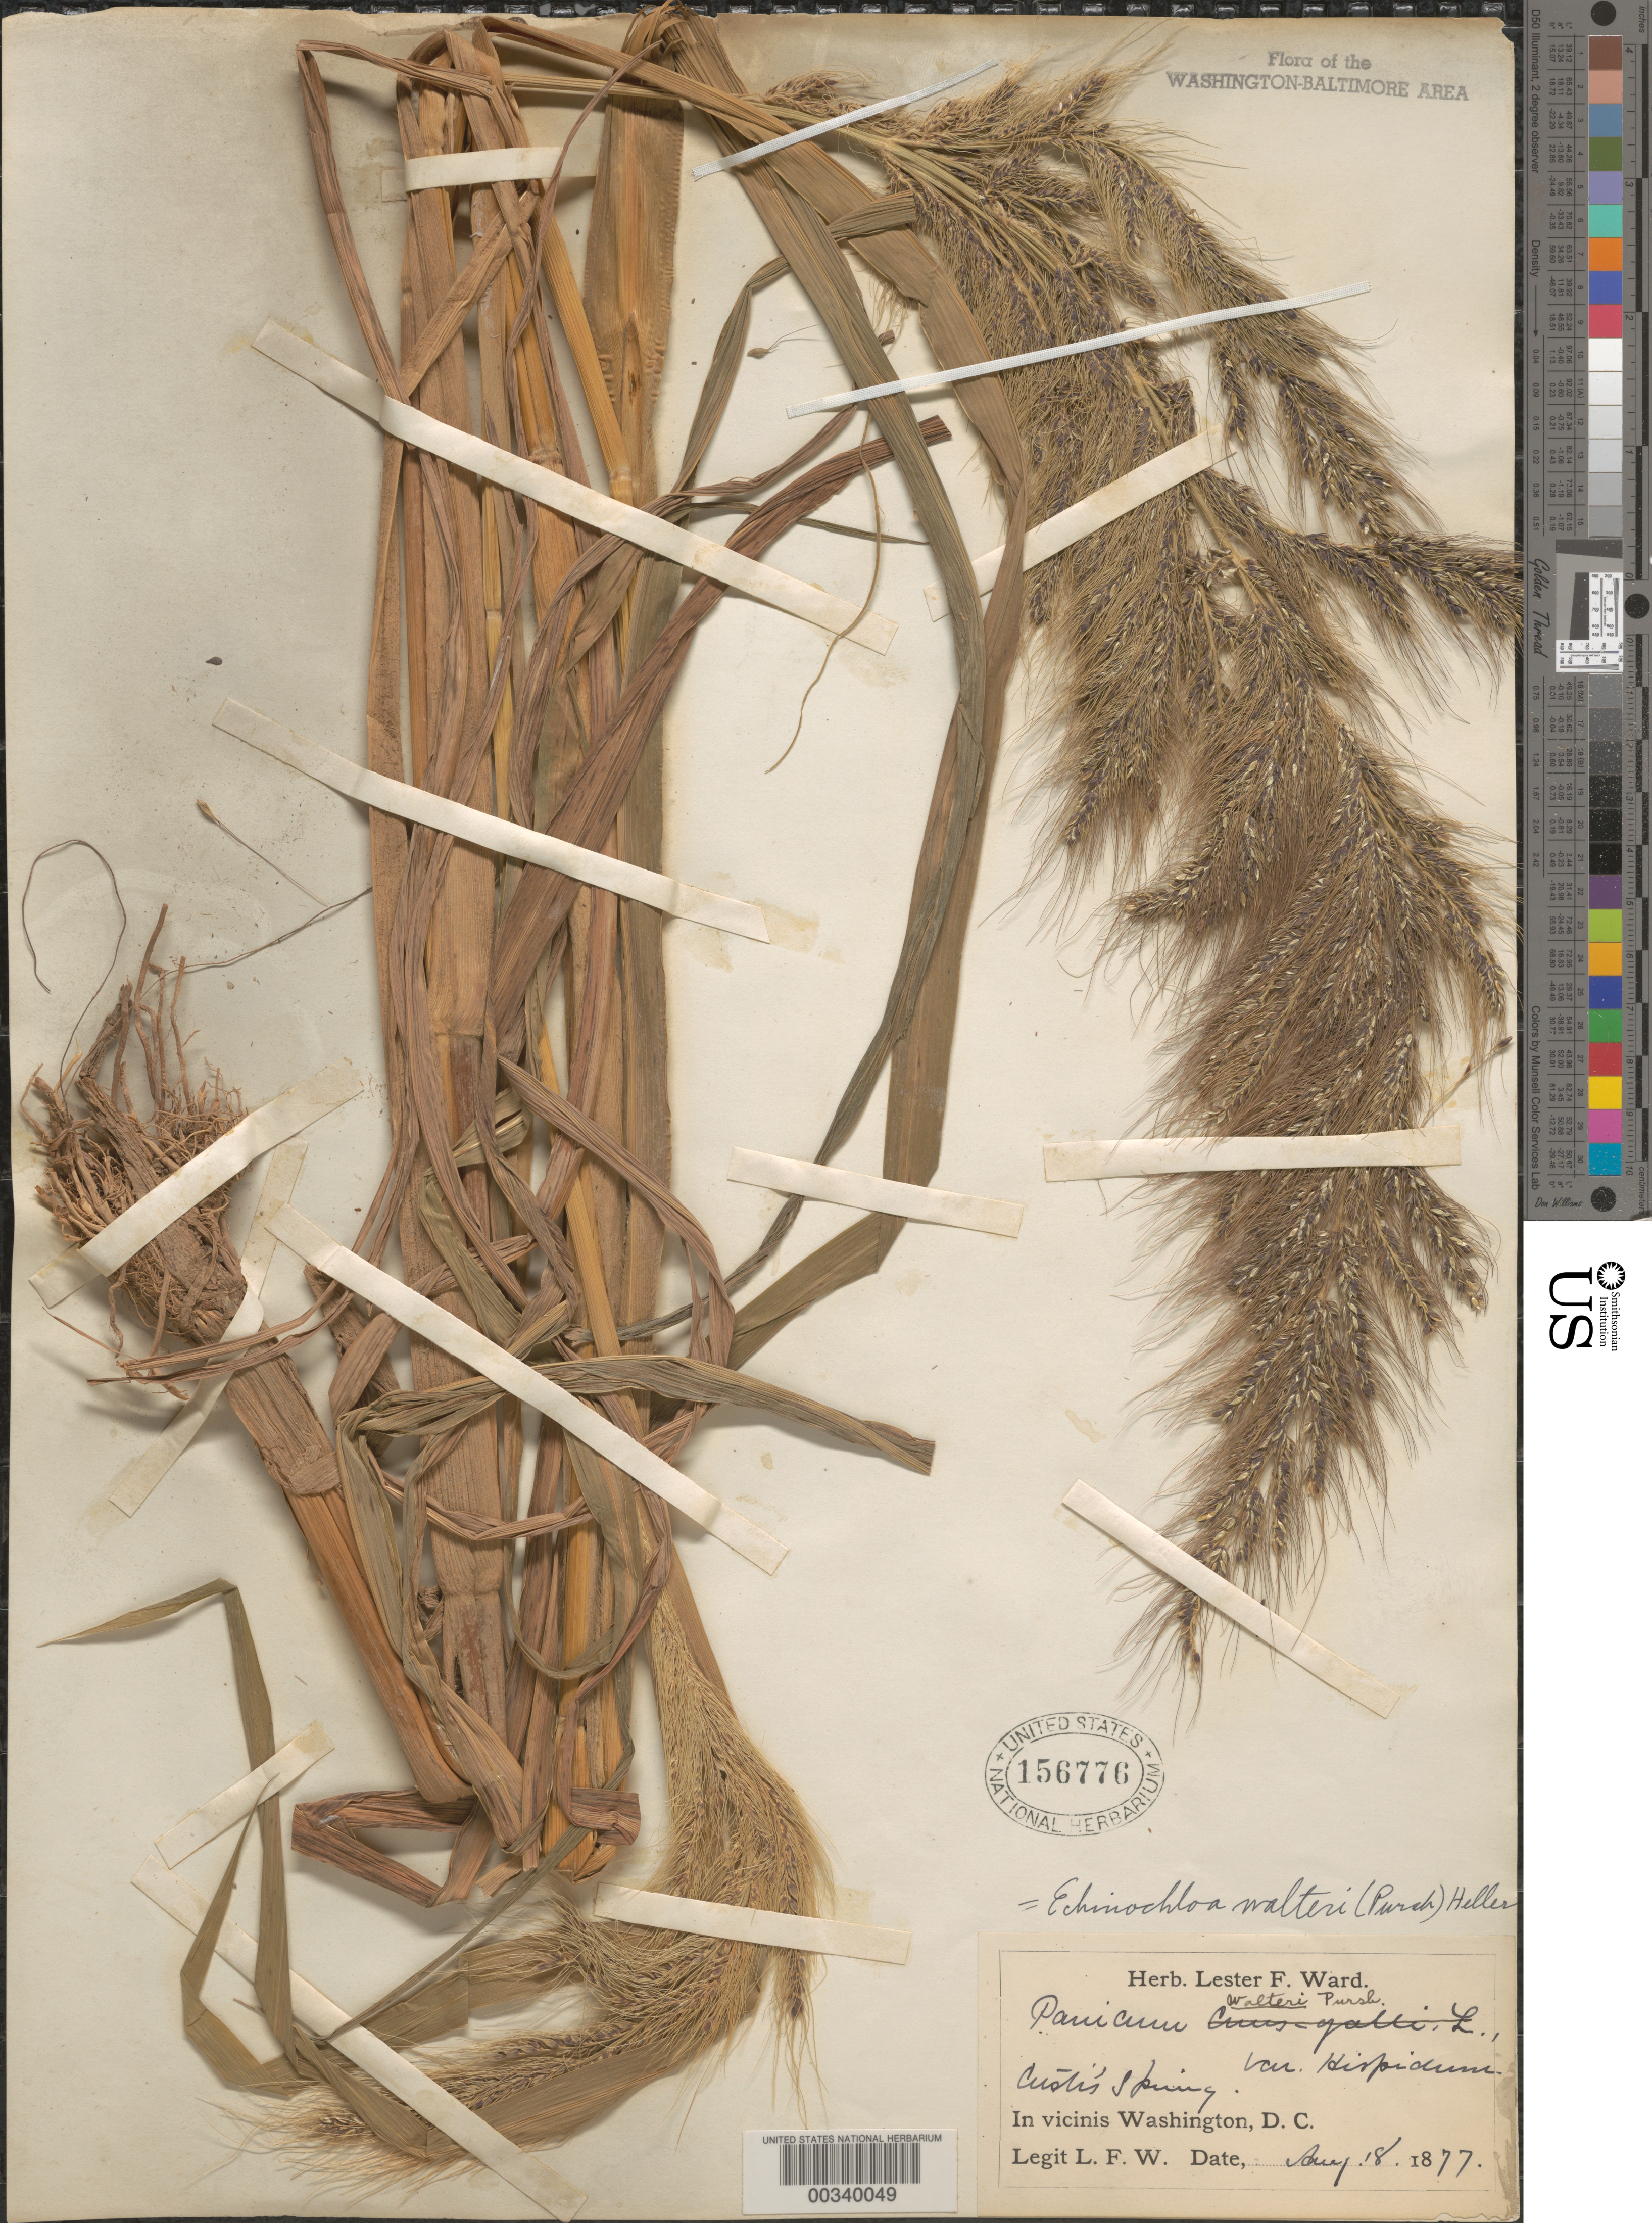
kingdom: Plantae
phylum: Tracheophyta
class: Liliopsida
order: Poales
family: Poaceae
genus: Echinochloa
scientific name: Echinochloa walteri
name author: (Pursh) A. Heller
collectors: L. F. Ward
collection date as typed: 18 Aug 1877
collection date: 1877-08-18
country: United States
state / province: Virginia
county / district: Arlington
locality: Custis Spring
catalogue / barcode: US 156776